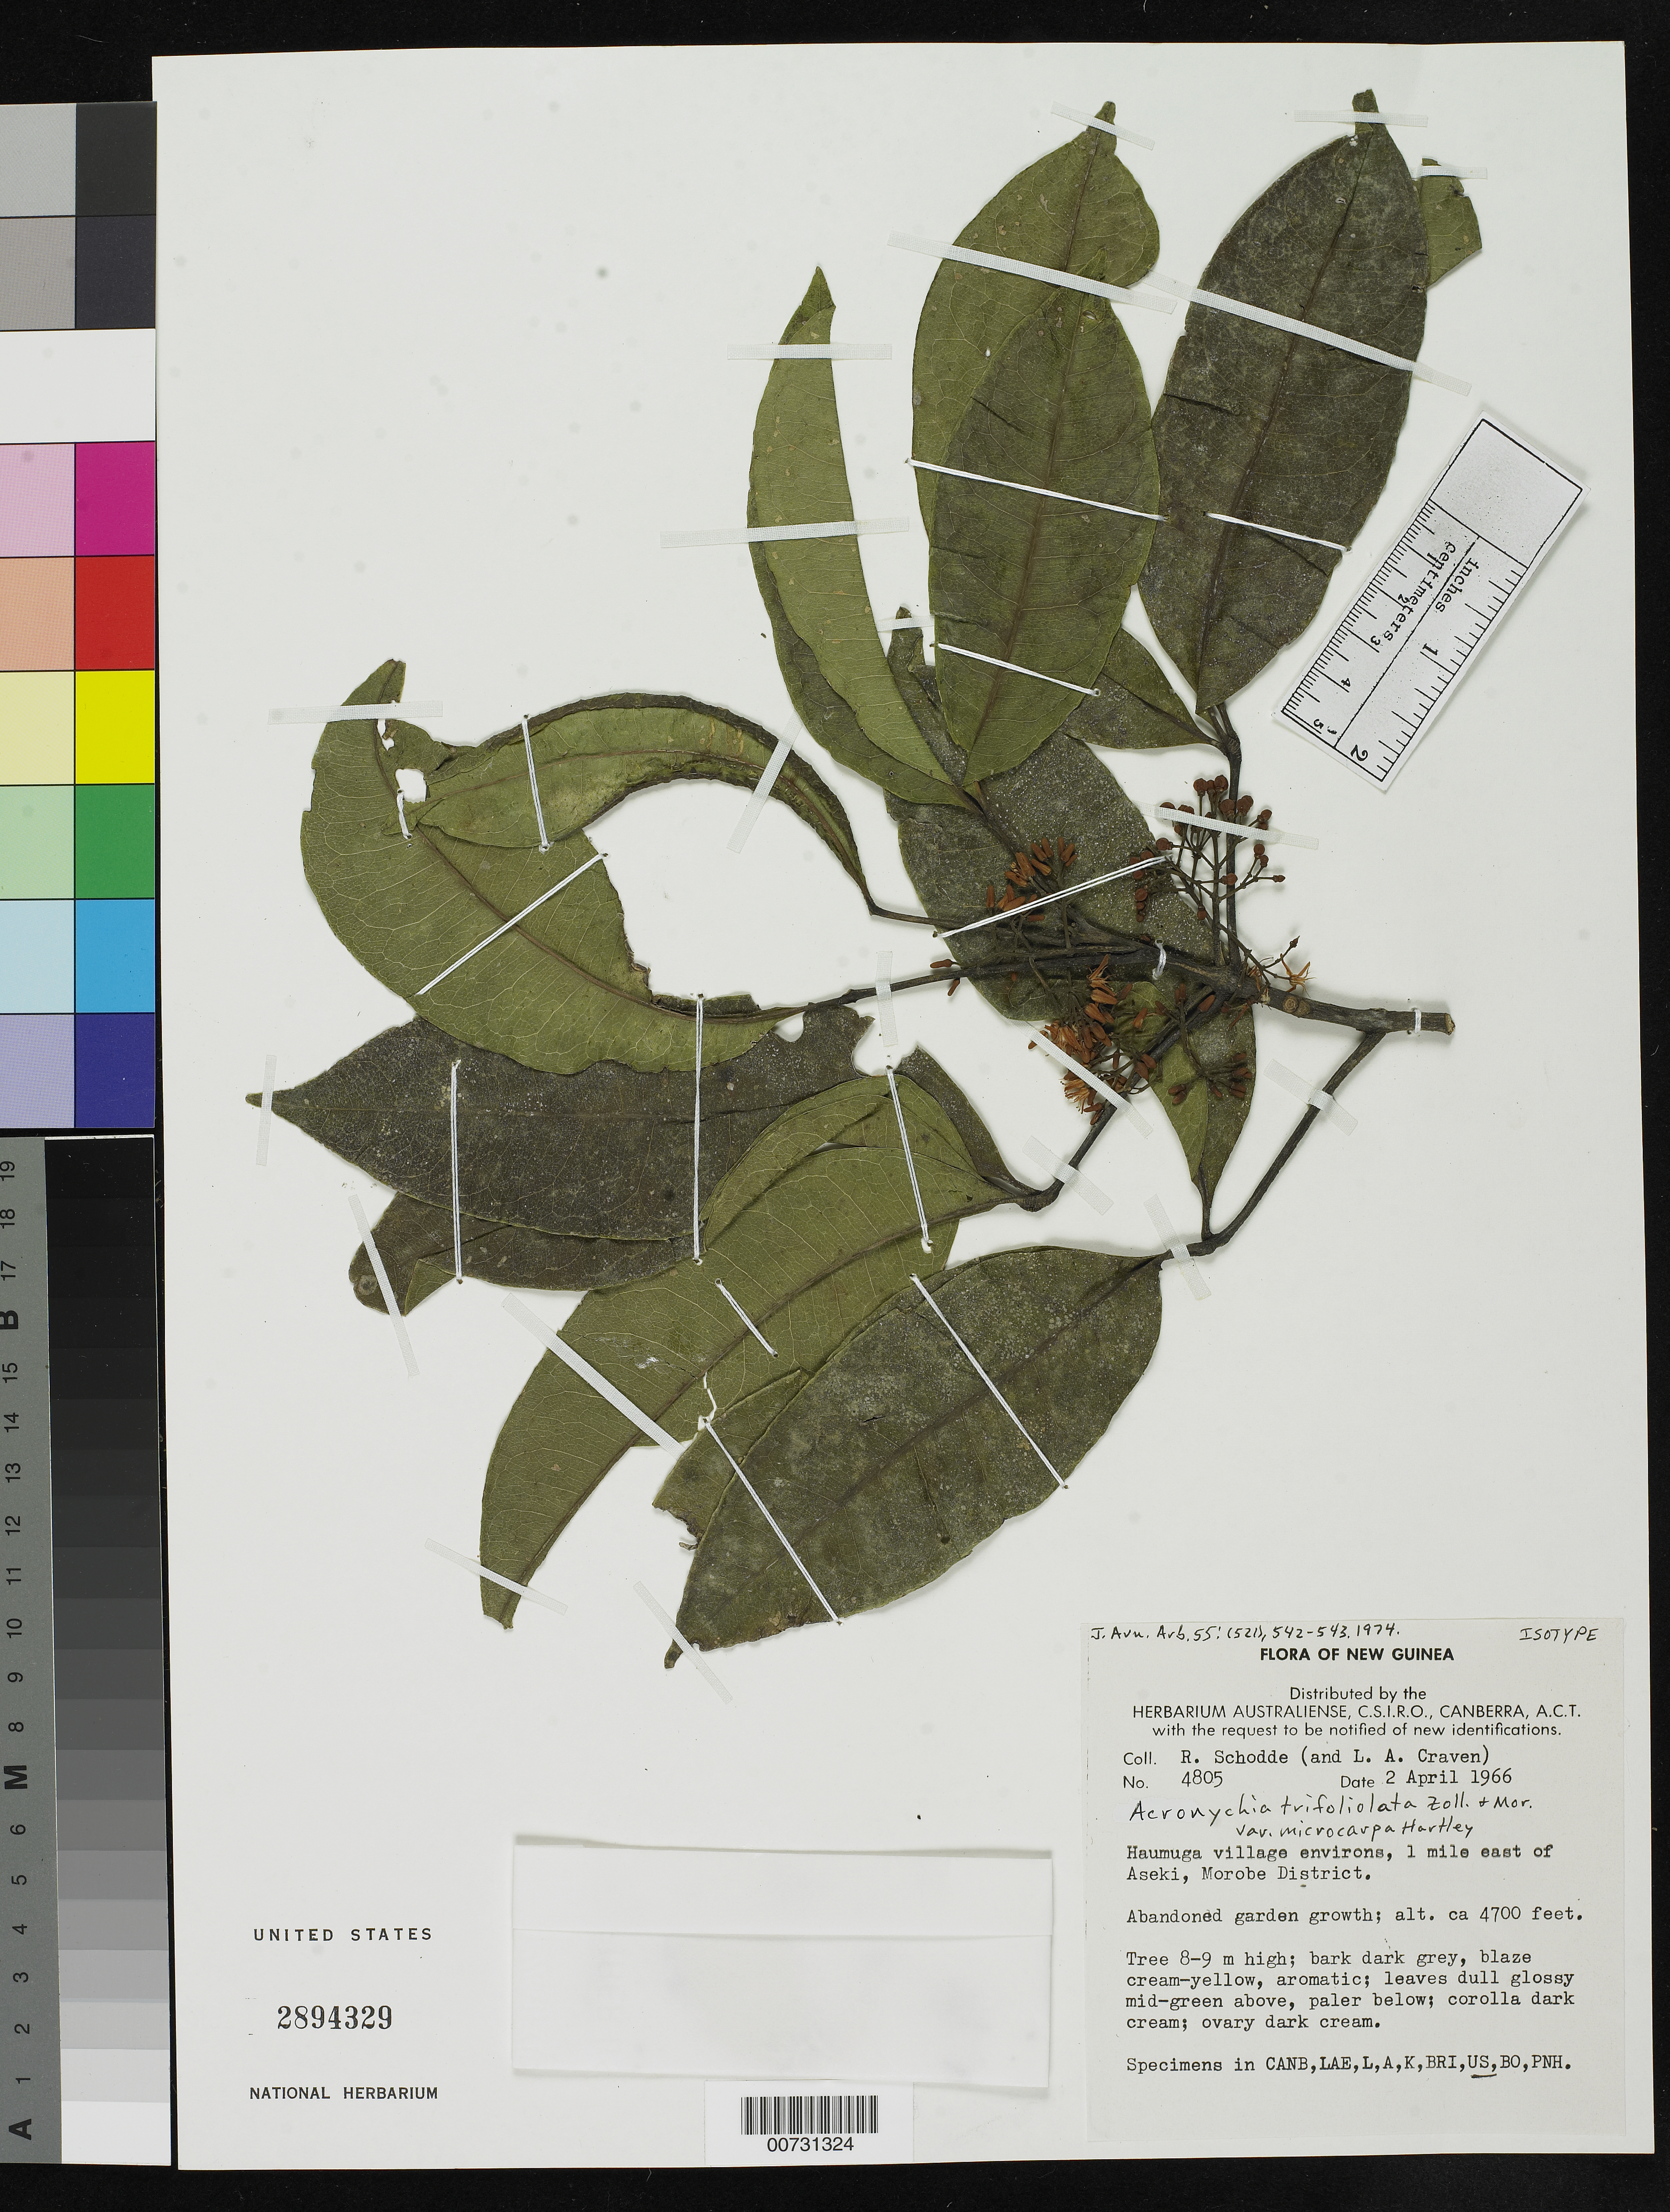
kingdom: Plantae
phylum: Tracheophyta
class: Magnoliopsida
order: Sapindales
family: Rutaceae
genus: Acronychia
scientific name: Acronychia trifoliolata var. microcarpa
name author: T.G. Hartley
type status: Isotype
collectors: R. Schodde & L. A. Craven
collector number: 4805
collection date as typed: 02 Apr 1966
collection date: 1966-04-02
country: Papua New Guinea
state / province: Morobe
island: New Guinea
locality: Haumuga village environs, 1 mile east of Aseki, Morobe District.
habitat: Abandoned garden growth.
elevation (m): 1433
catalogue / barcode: US 2894329